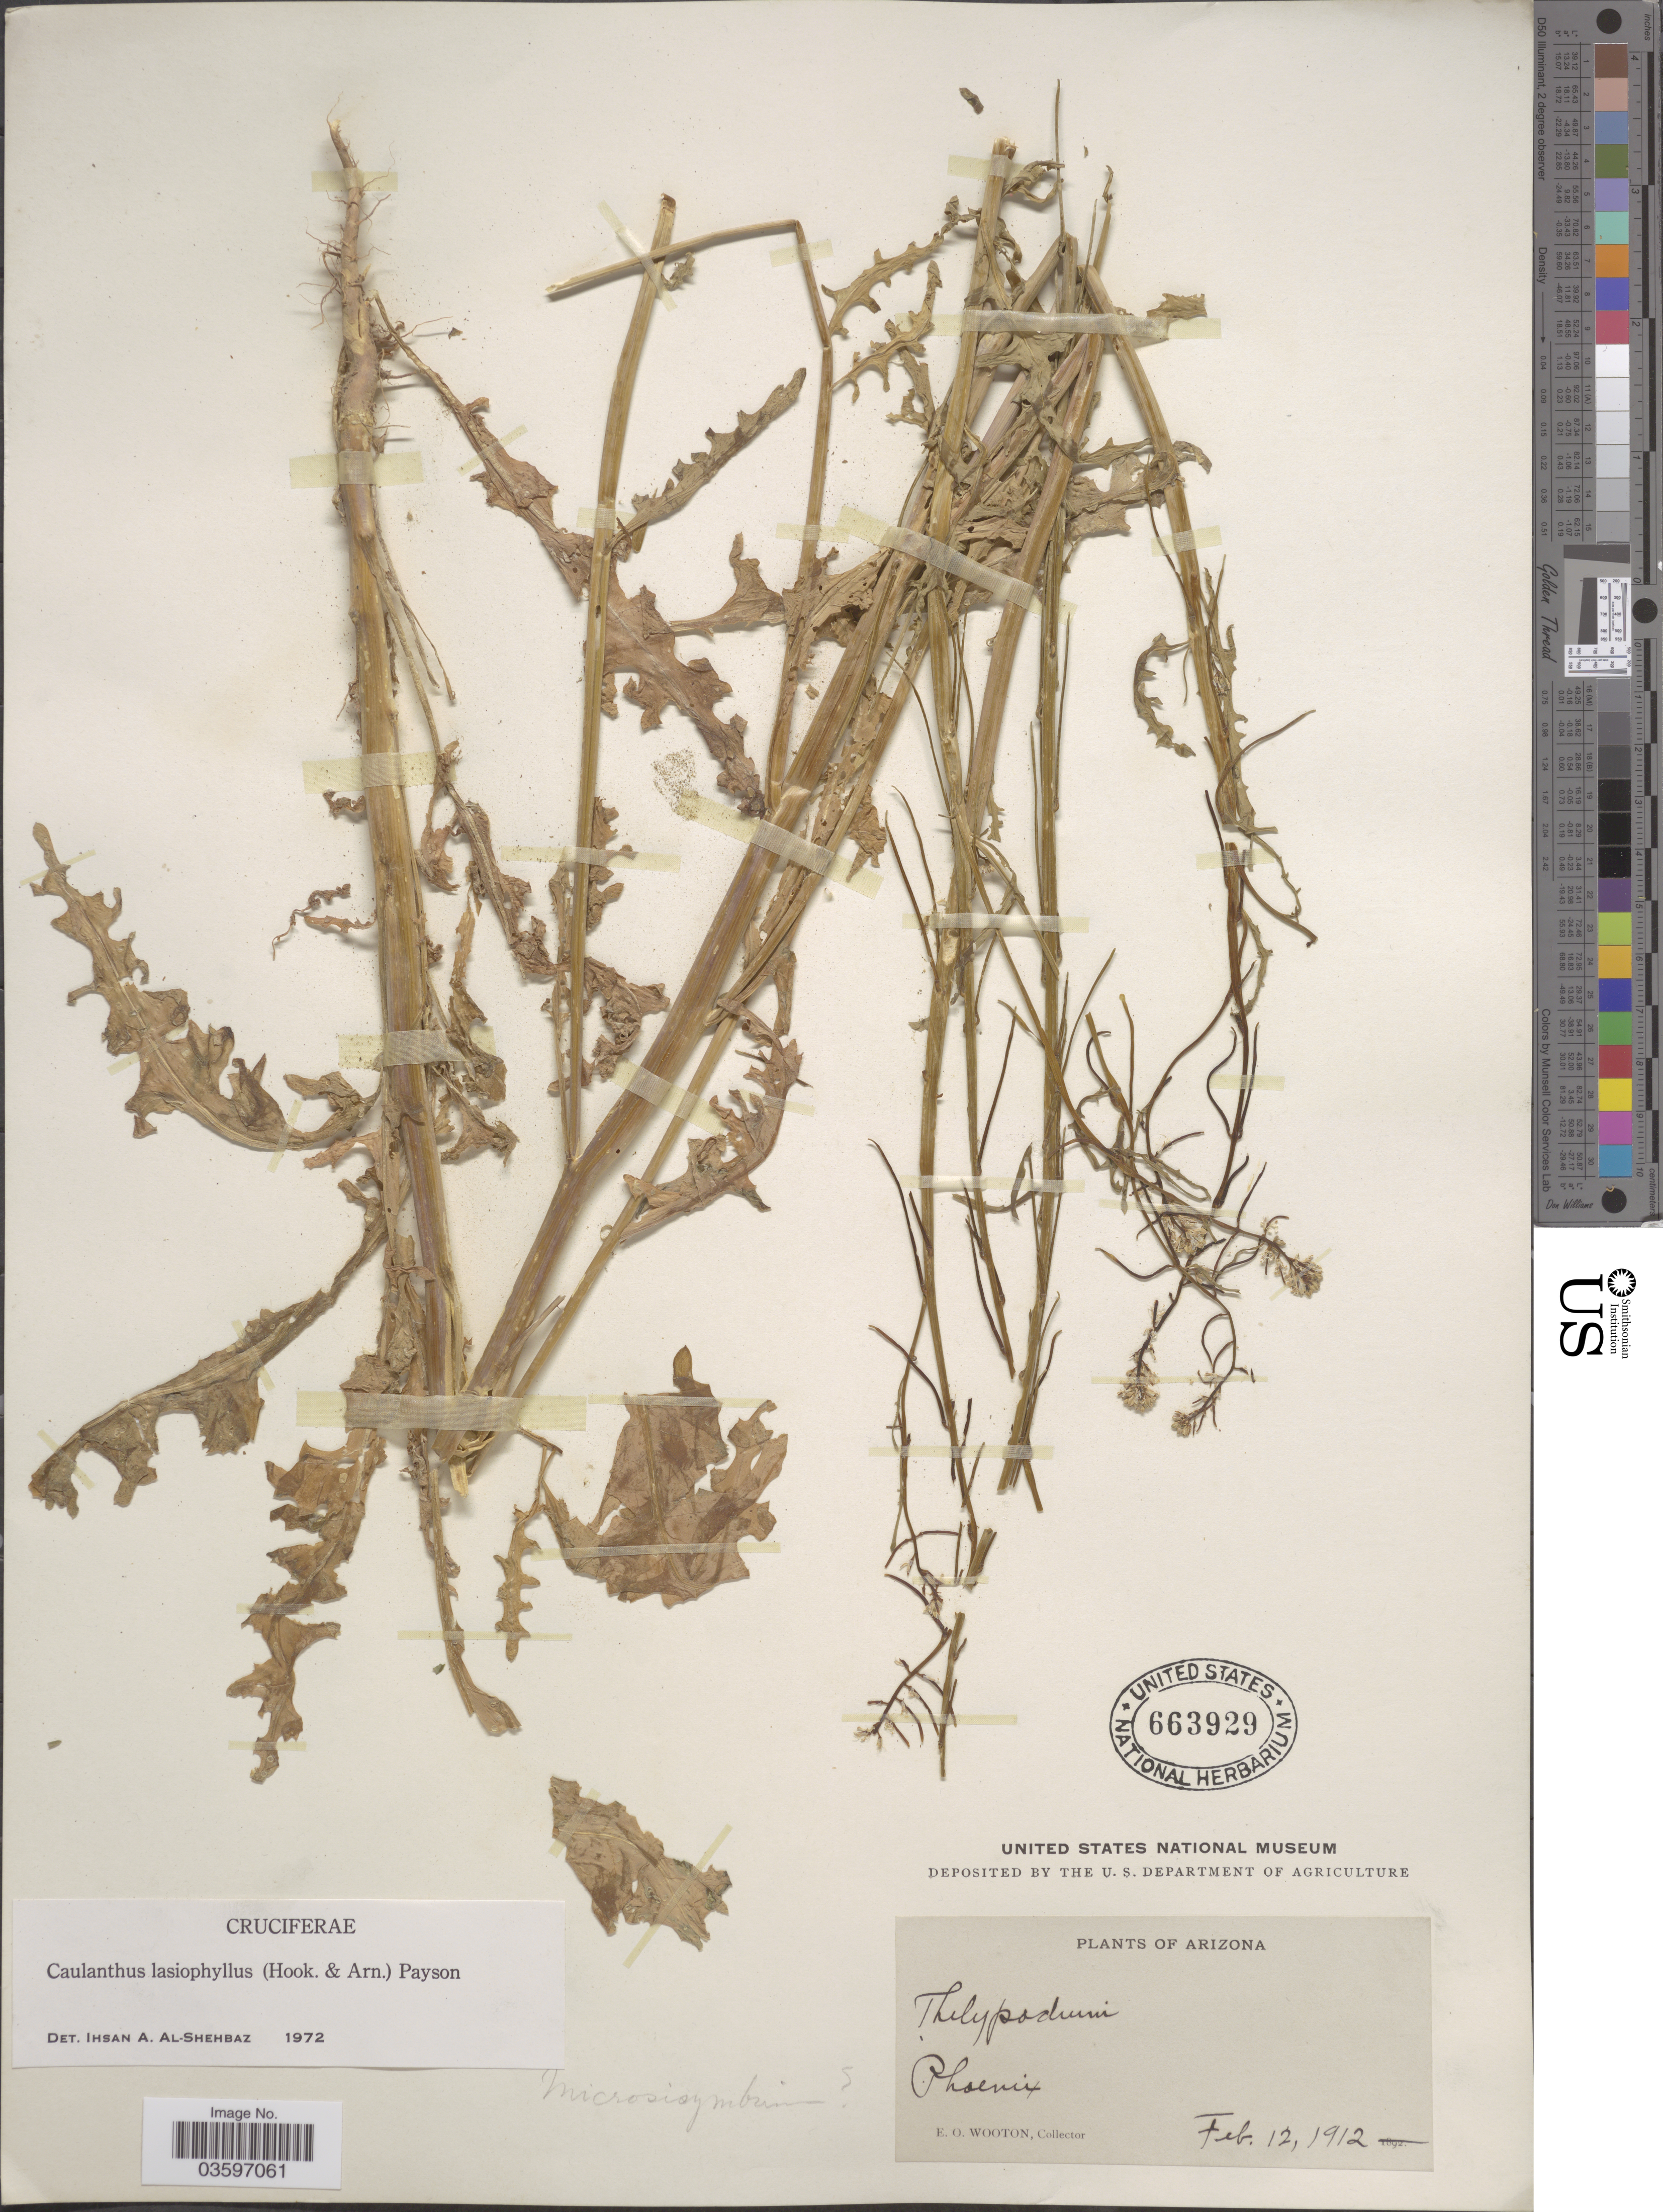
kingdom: Plantae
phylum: Tracheophyta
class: Magnoliopsida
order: Brassicales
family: Brassicaceae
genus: Caulanthus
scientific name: Caulanthus lasiophyllus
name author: (Hook. & Arn.) Payson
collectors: E. O. Wooton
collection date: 1912-02-12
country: United States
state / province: Arizona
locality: Phoenix.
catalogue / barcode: US 663929